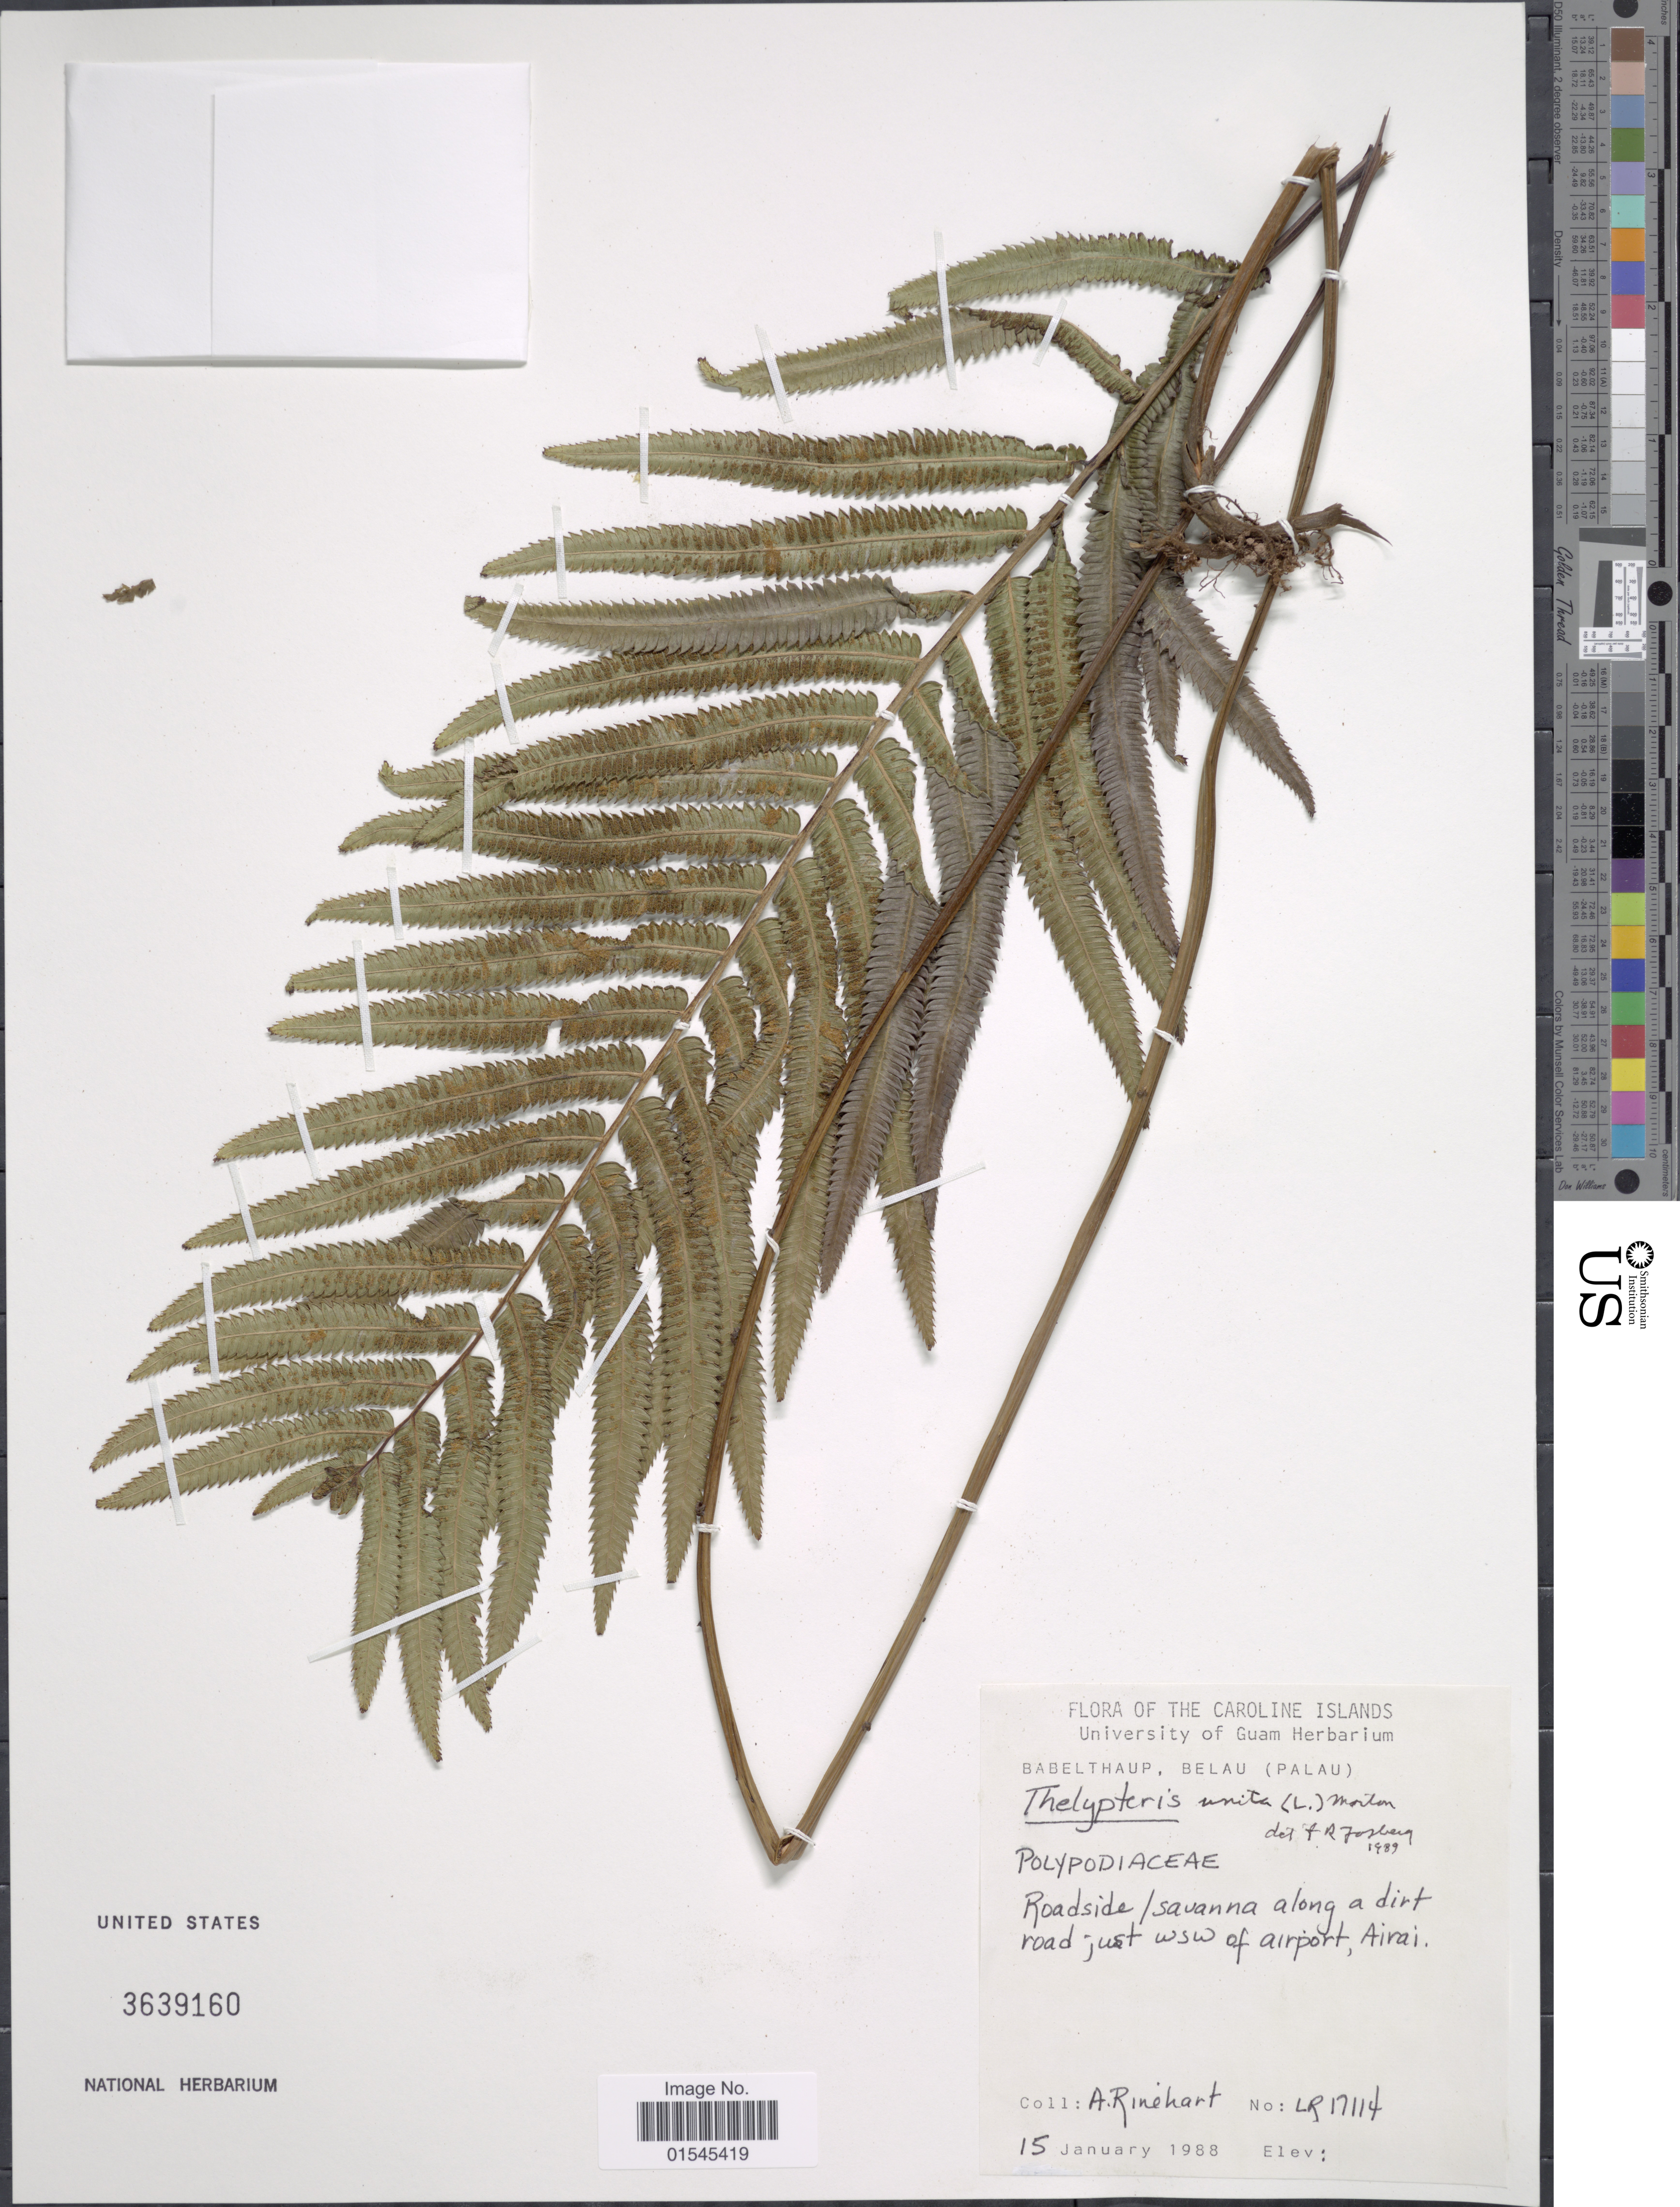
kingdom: Plantae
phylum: Tracheophyta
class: Polypodiopsida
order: Polypodiales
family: Thelypteridaceae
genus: Sphaerostephanos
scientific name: Sphaerostephanos unitus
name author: (L.) Holttum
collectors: A. Rinehart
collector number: LR 17114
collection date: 1988-01-15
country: Palau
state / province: Airai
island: Babeldaob [Babelthuap]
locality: The Caroline Islands. Babelthaup, belau (Palau). Roadside/savanna along a dirt road just wsw of airport, Airai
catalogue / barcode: US 3639160